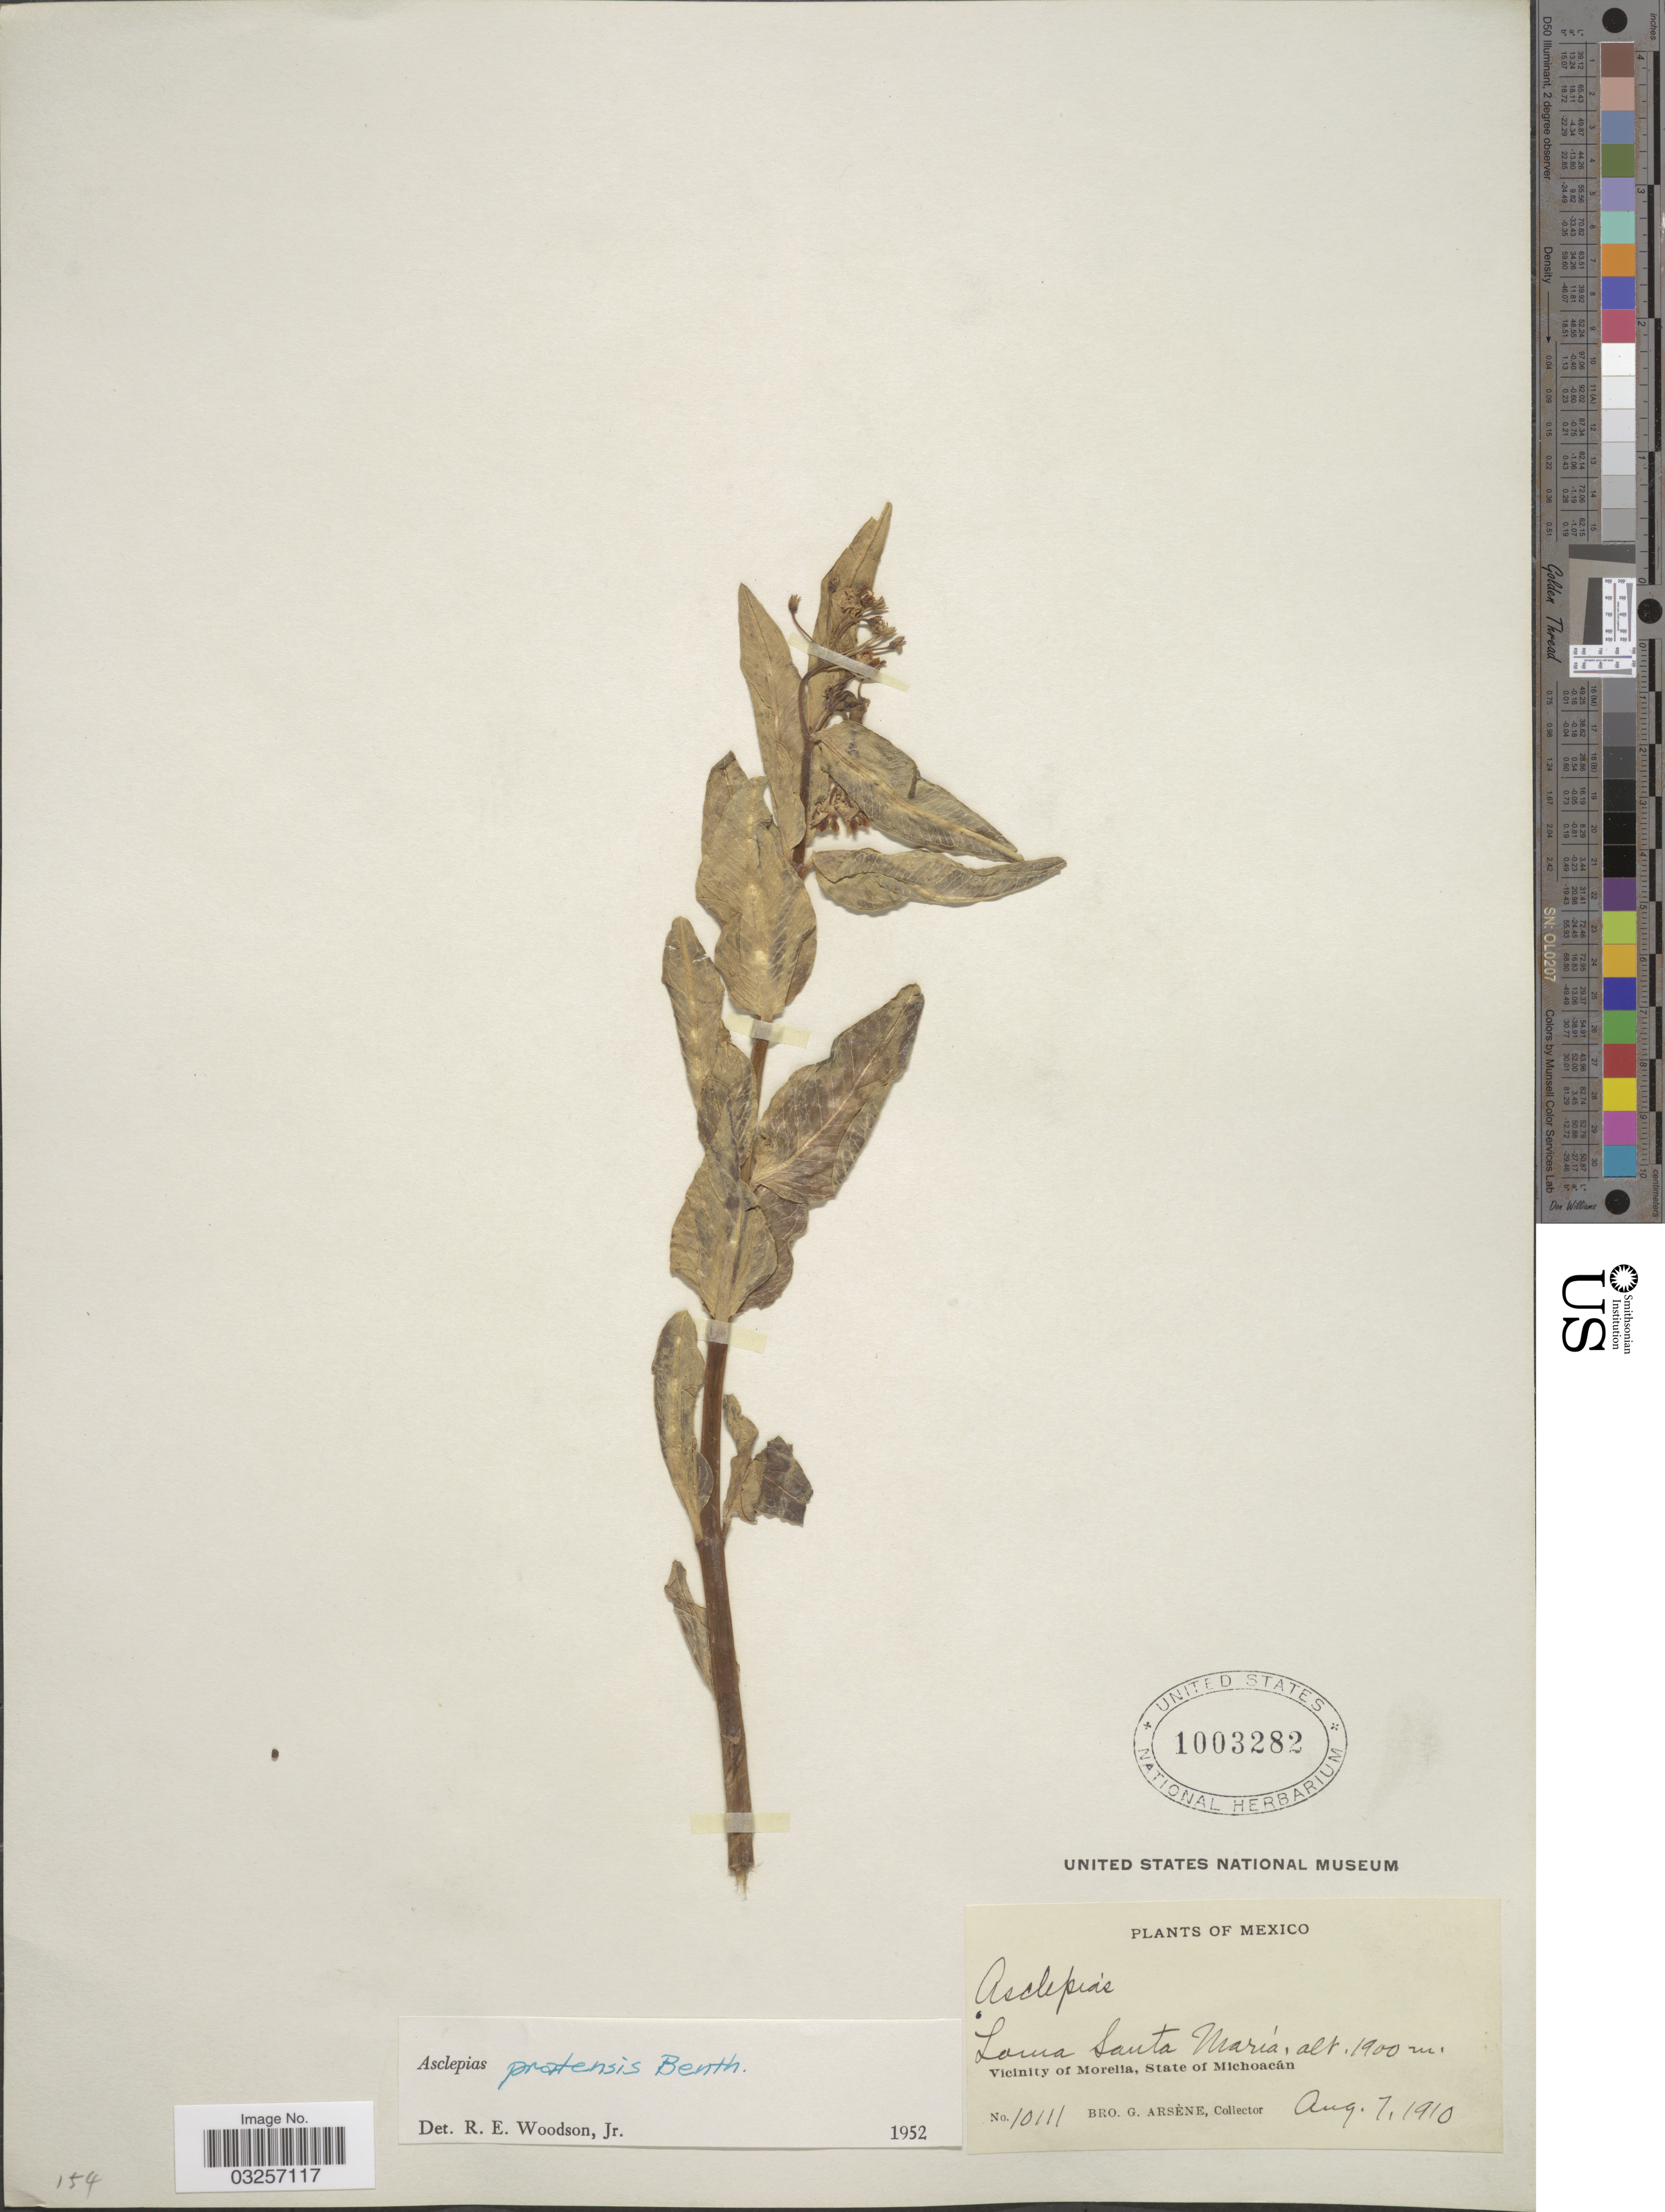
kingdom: Plantae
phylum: Tracheophyta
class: Magnoliopsida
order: Gentianales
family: Apocynaceae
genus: Asclepias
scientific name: Asclepias pratensis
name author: Benth.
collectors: Bro. G. Arsène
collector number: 10111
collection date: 1910-08-07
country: Mexico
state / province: Michoacán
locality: Loma Santa Marìa. Vicinity of Morelia.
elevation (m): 1900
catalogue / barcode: US 1003282